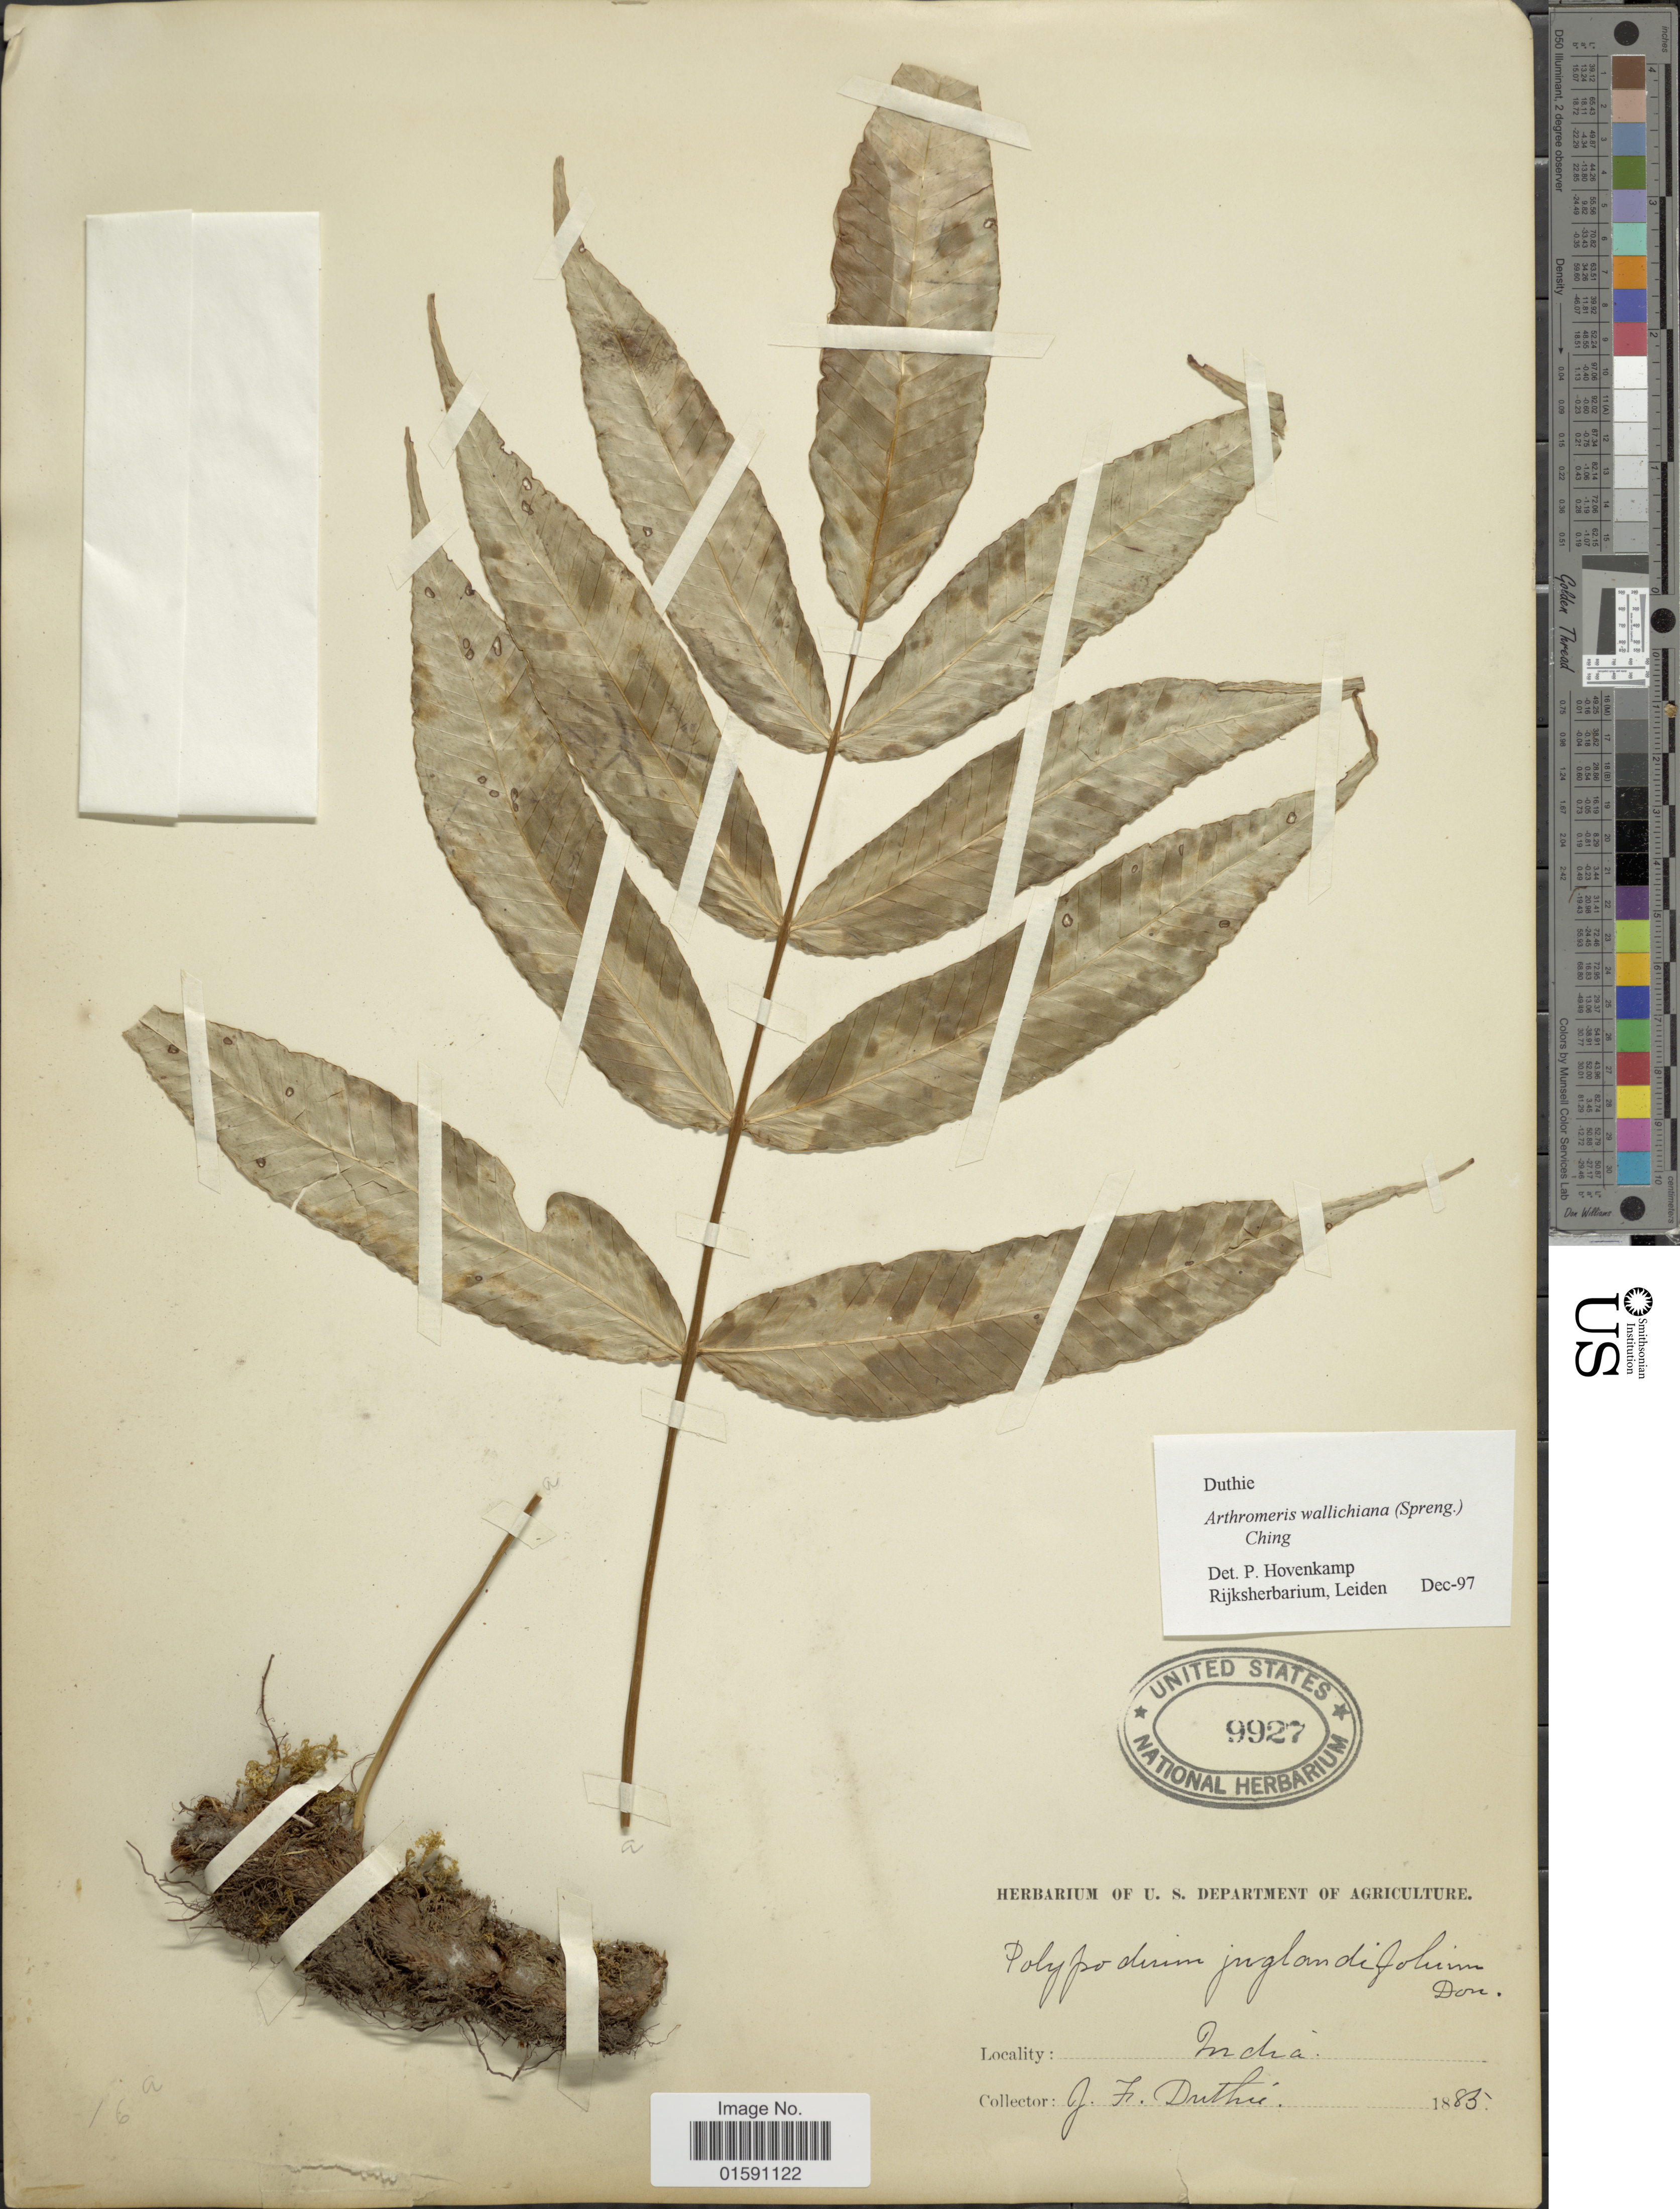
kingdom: Plantae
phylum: Tracheophyta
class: Polypodiopsida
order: Polypodiales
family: Polypodiaceae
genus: Arthromeris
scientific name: Arthromeris wallichiana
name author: (Spreng.) Ching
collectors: J. F. Duthie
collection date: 1885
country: India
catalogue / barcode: US 9927